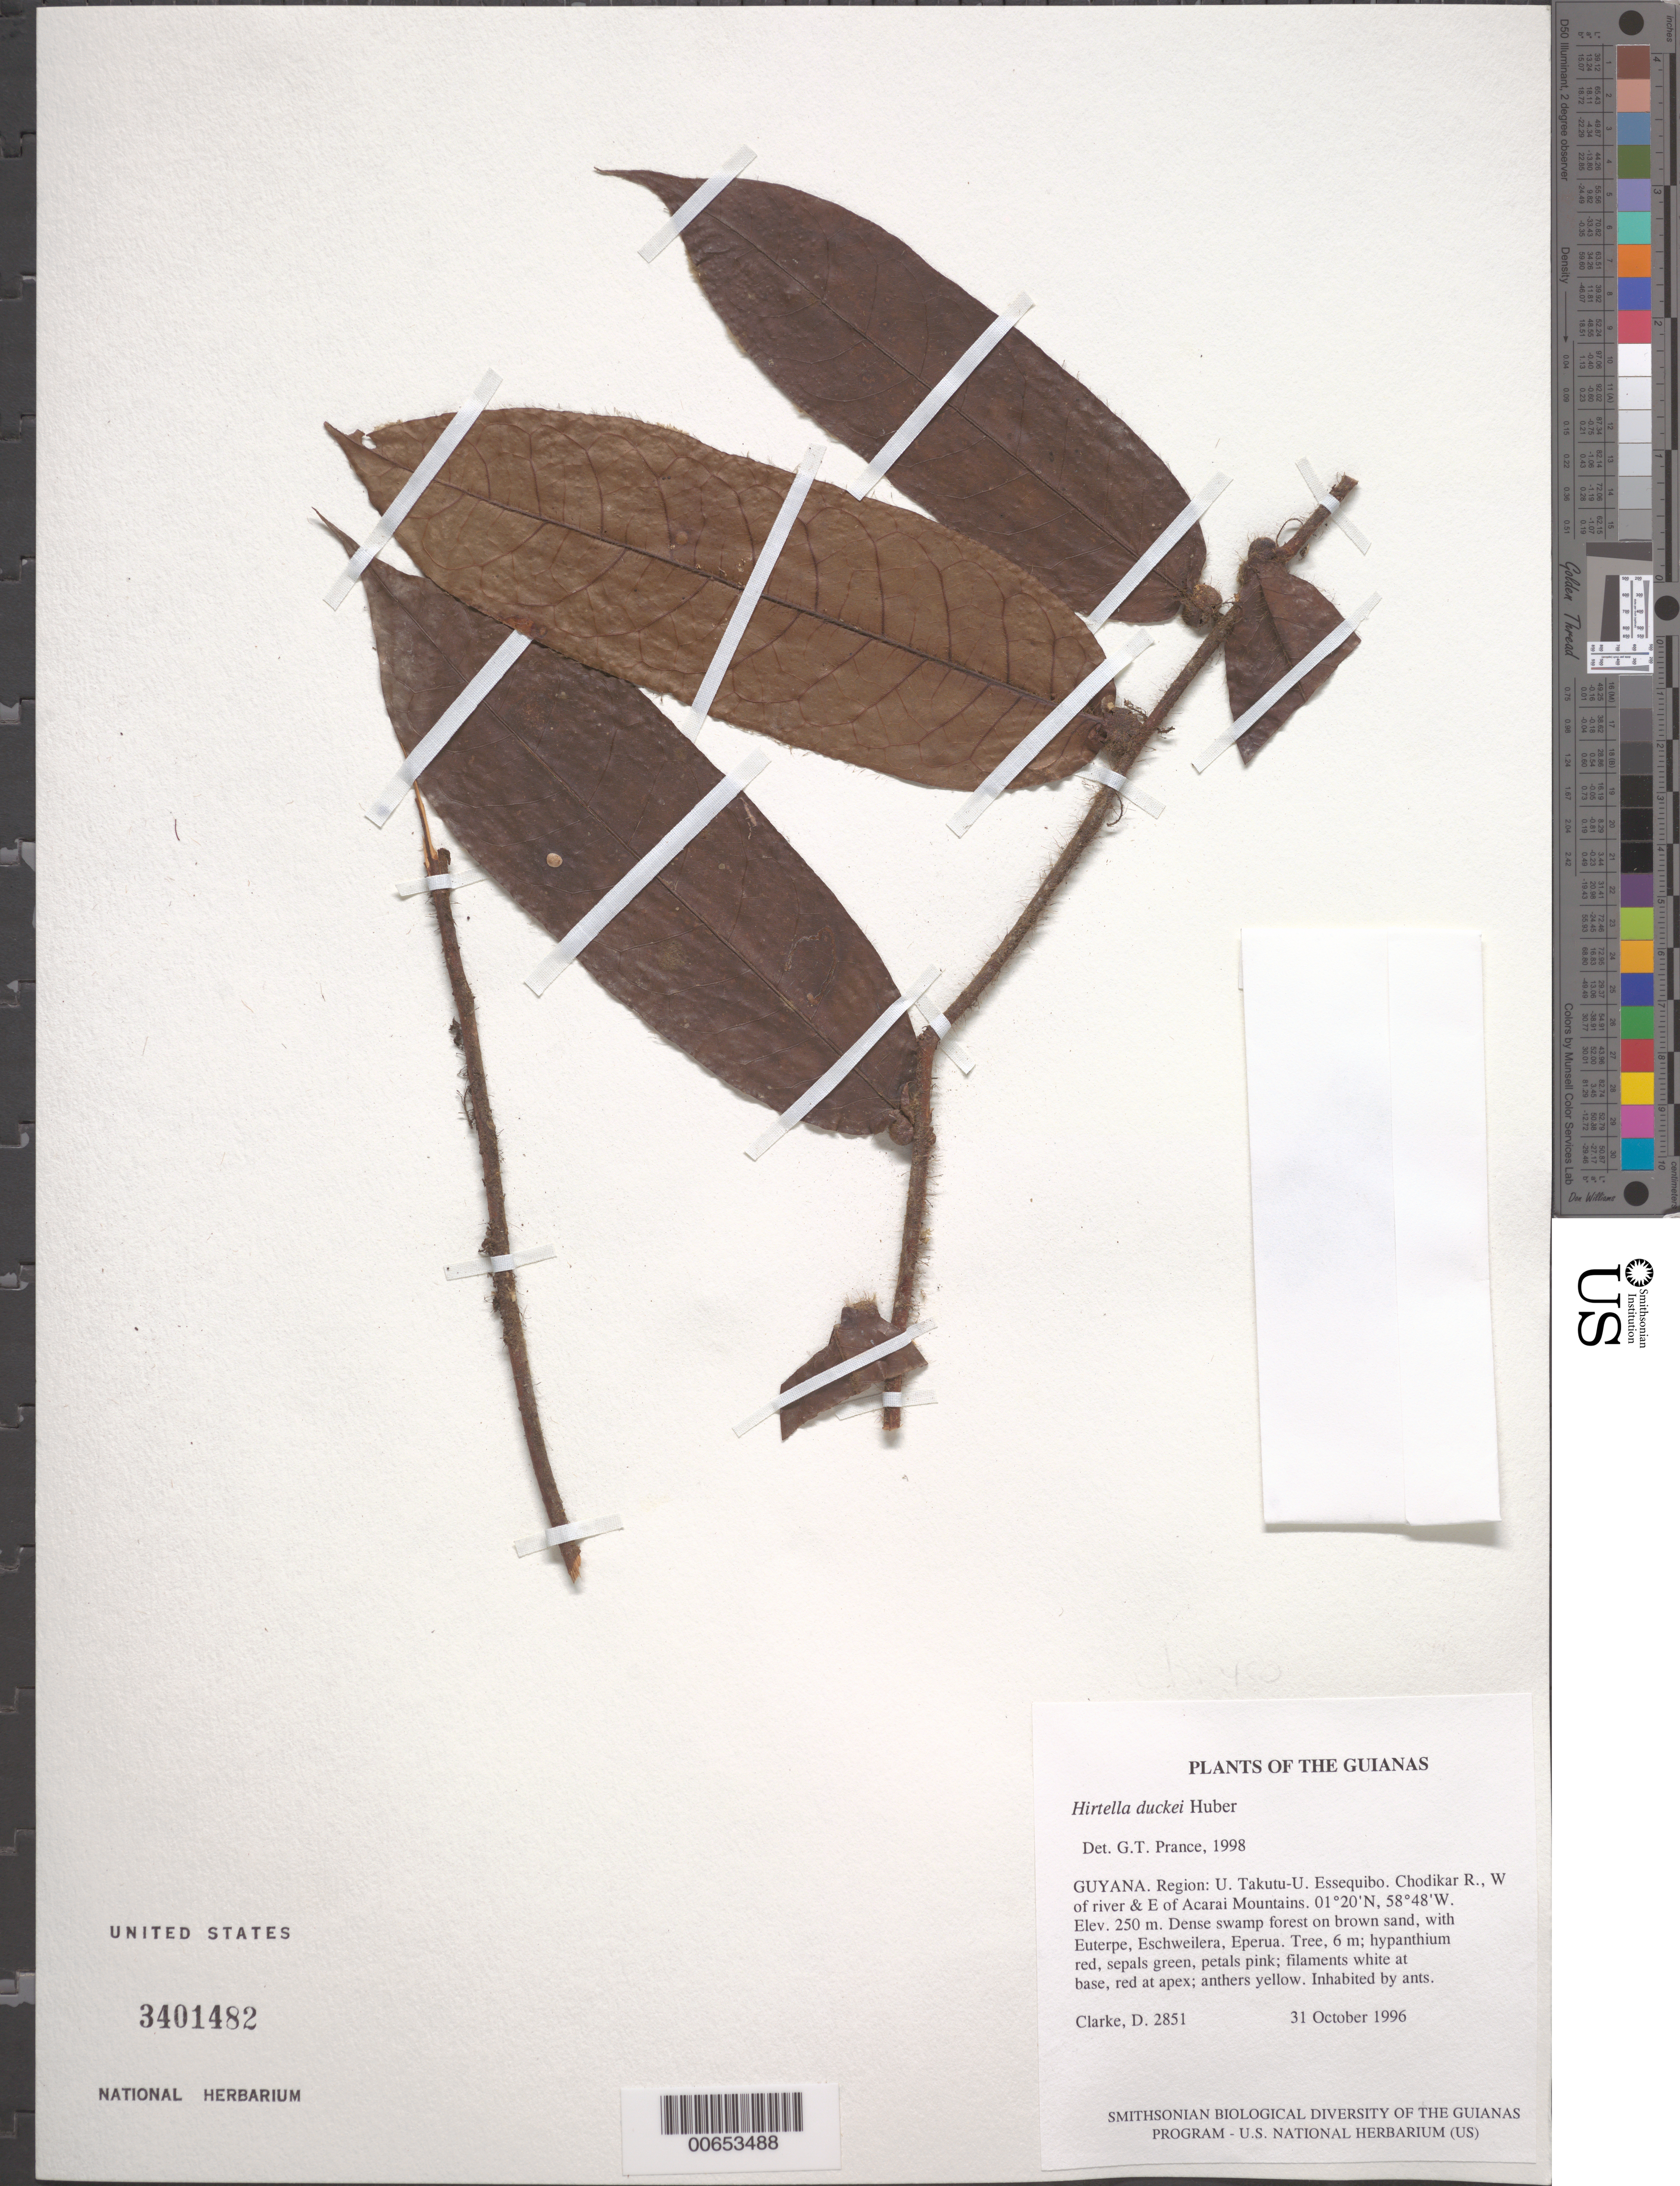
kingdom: Plantae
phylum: Tracheophyta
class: Magnoliopsida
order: Malpighiales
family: Chrysobalanaceae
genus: Hirtella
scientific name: Hirtella duckei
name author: Huber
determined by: Prance, G. T.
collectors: H. D. Clarke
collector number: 2851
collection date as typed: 31 October 1996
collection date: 1996-10-31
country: Guyana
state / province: U. Takutu-U. Essequibo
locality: Chodikar R., W of river & E of Acarai Mountains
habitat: Dense swamp forest on brown sand, with Euterpe, Eschweilera, Eperua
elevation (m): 250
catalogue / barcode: US 3401482